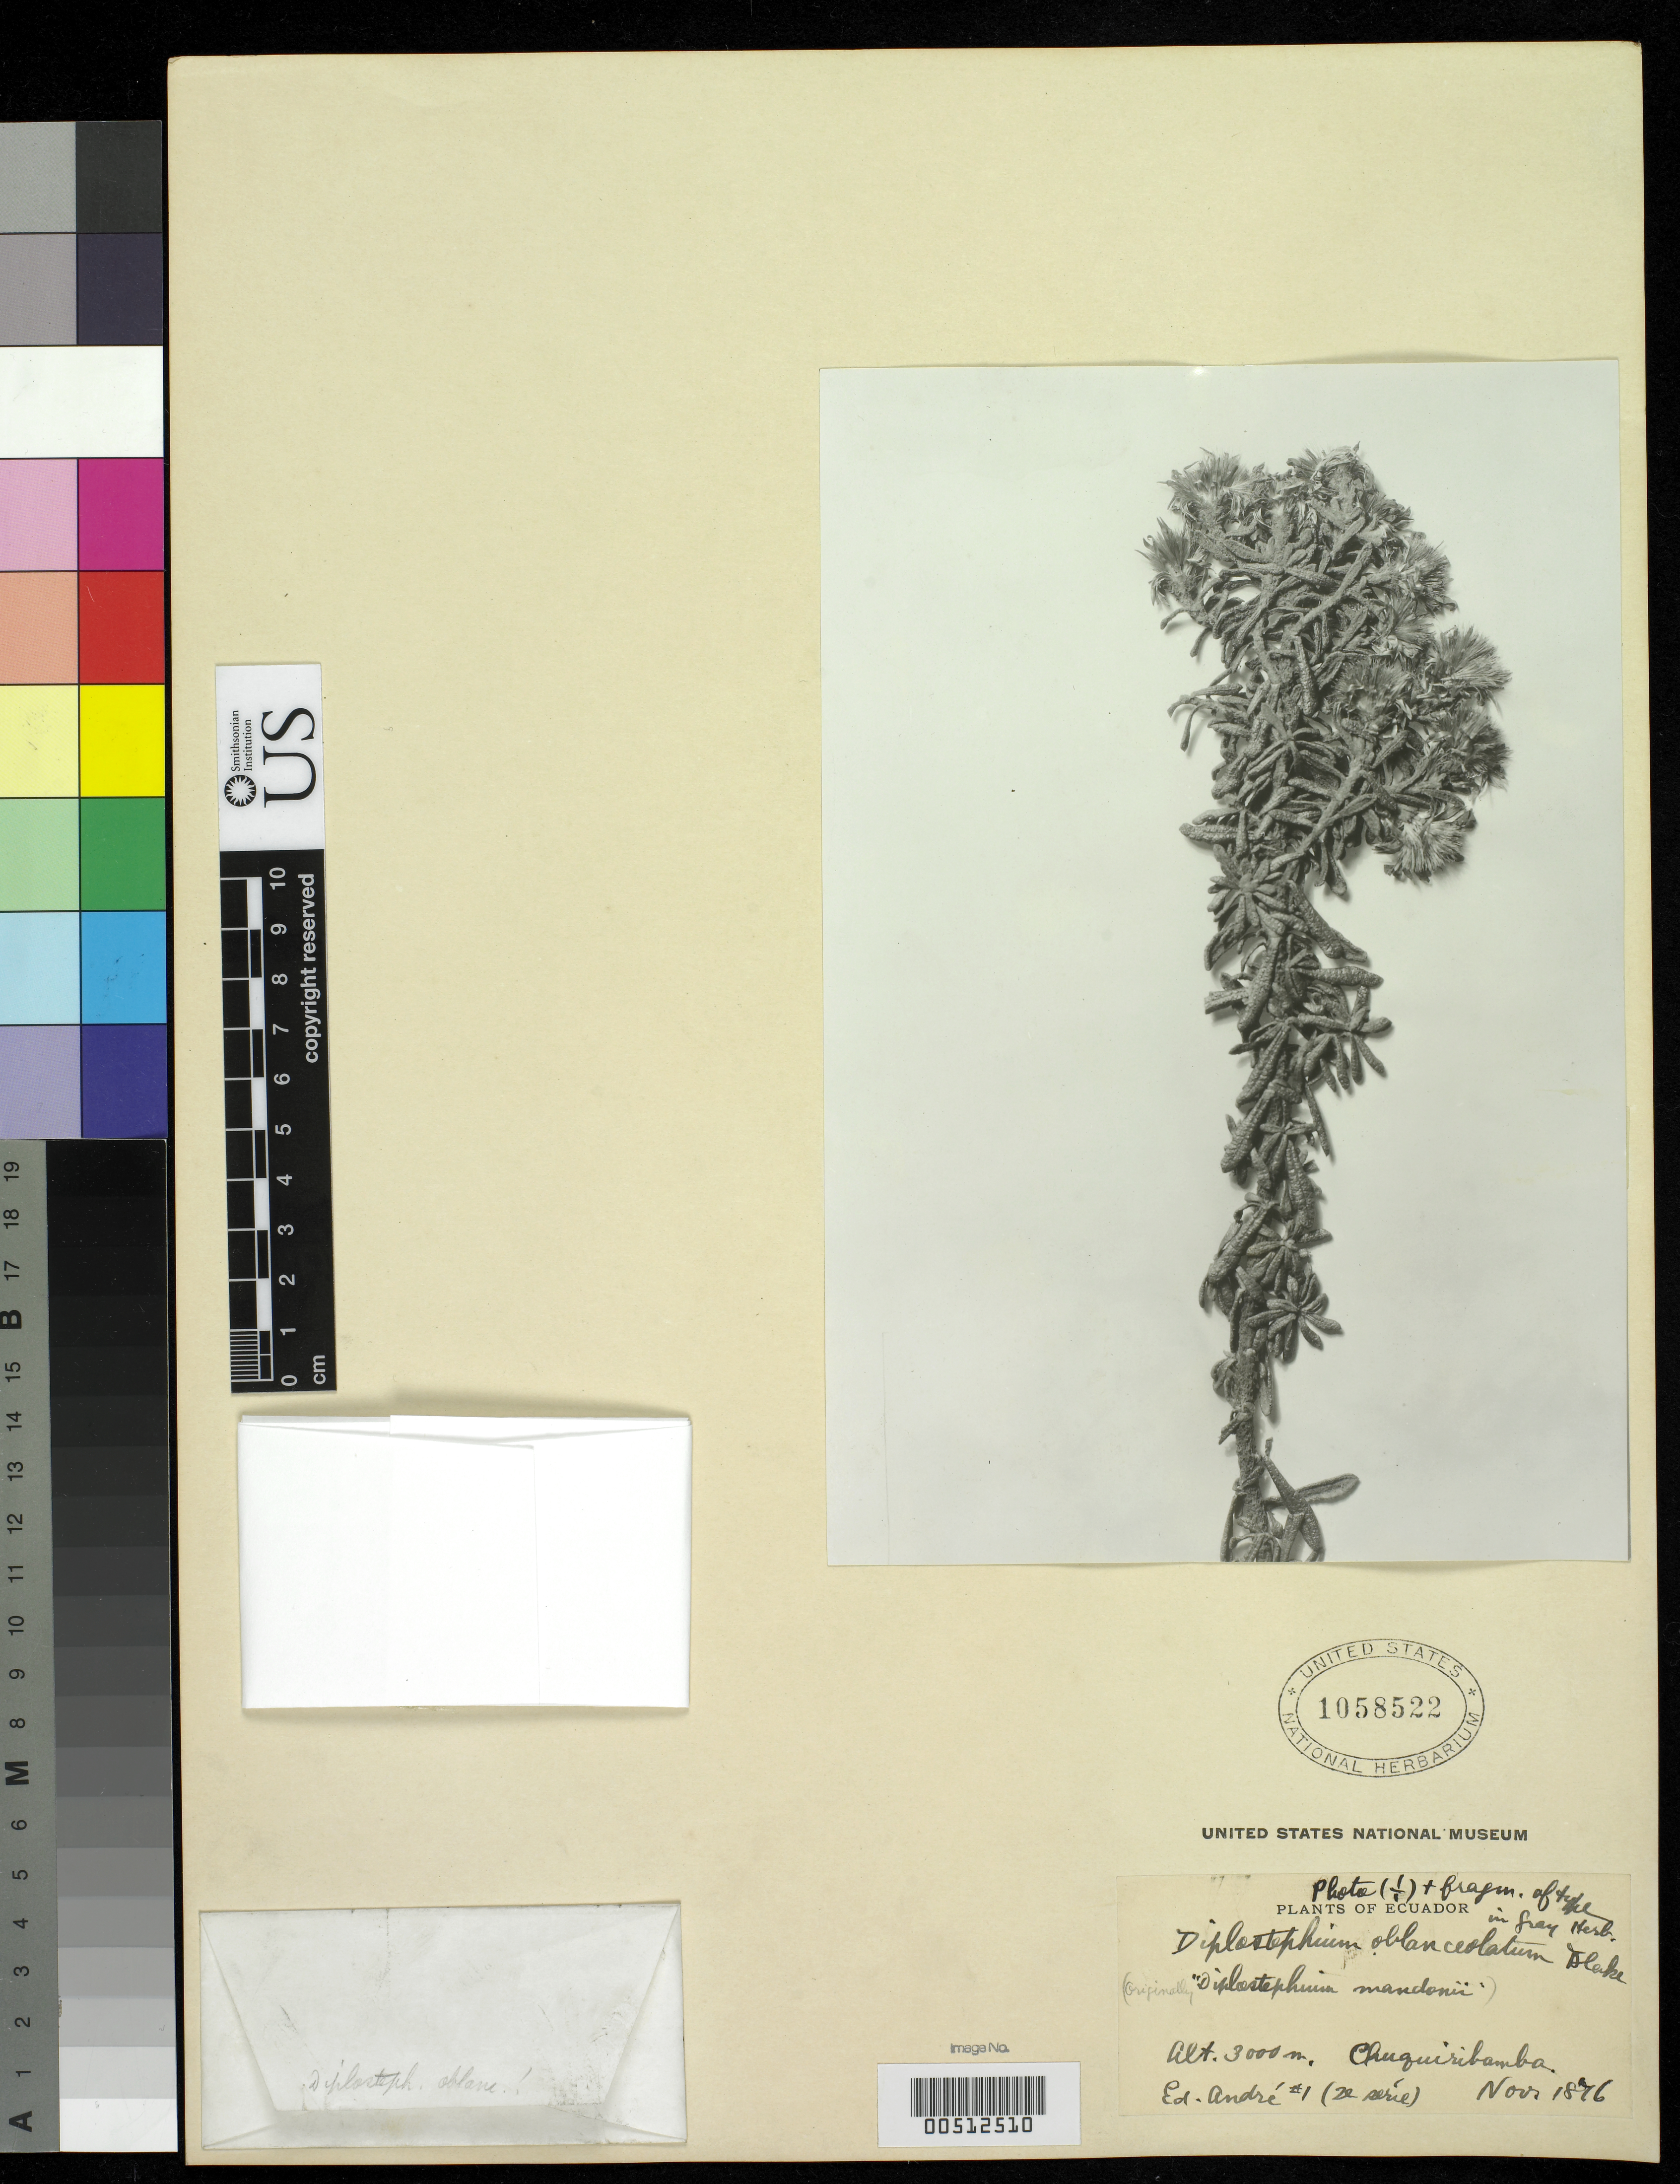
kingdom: Plantae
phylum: Tracheophyta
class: Magnoliopsida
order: Asterales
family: Asteraceae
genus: Diplostephium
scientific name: Diplostephium oblanceolatum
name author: S.F. Blake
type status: Type Fragment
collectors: É. F. André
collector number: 1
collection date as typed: Nov 1876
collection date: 1876-11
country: Ecuador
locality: Chuquiribamba.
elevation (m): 3000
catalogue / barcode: US 1058522